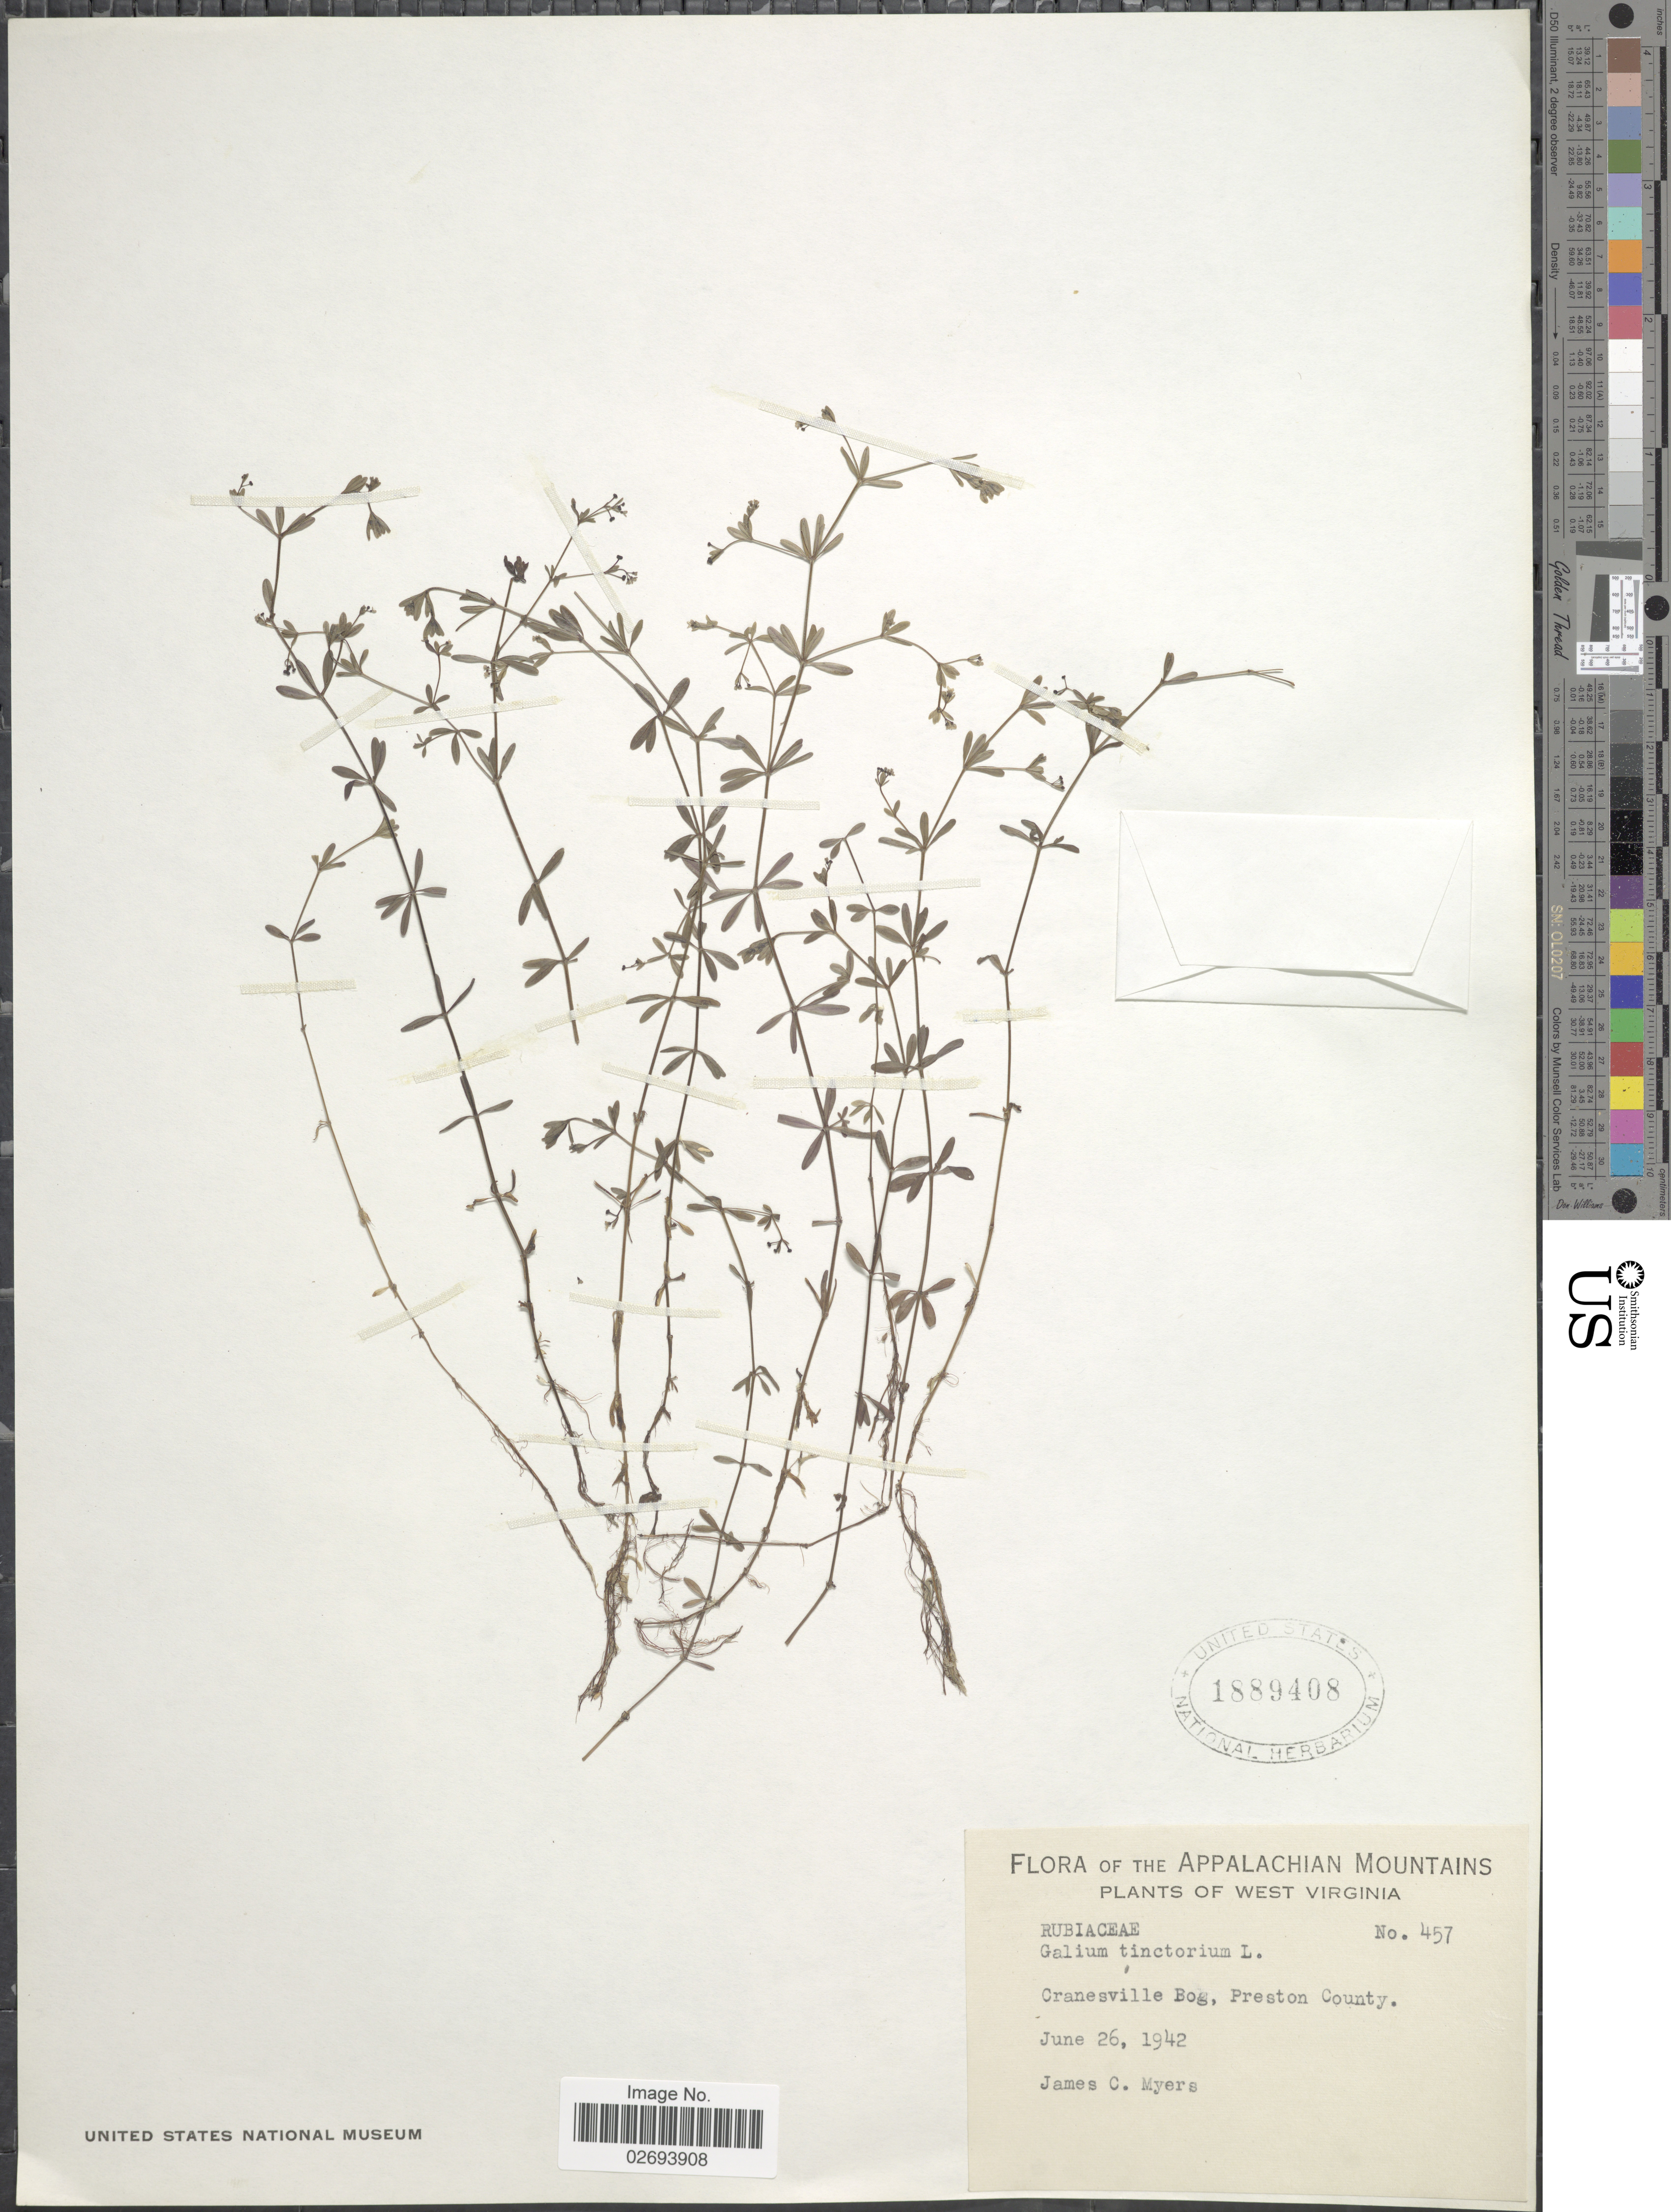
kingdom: Plantae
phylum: Tracheophyta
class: Magnoliopsida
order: Gentianales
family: Rubiaceae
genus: Galium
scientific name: Galium tinctorium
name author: (L.) Scop.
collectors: J. C. Myers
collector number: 457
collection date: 1942-06-26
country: United States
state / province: West Virginia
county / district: Preston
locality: Appalachian Mountains. Cranesville Bog, Preston County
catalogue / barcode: US 1889408